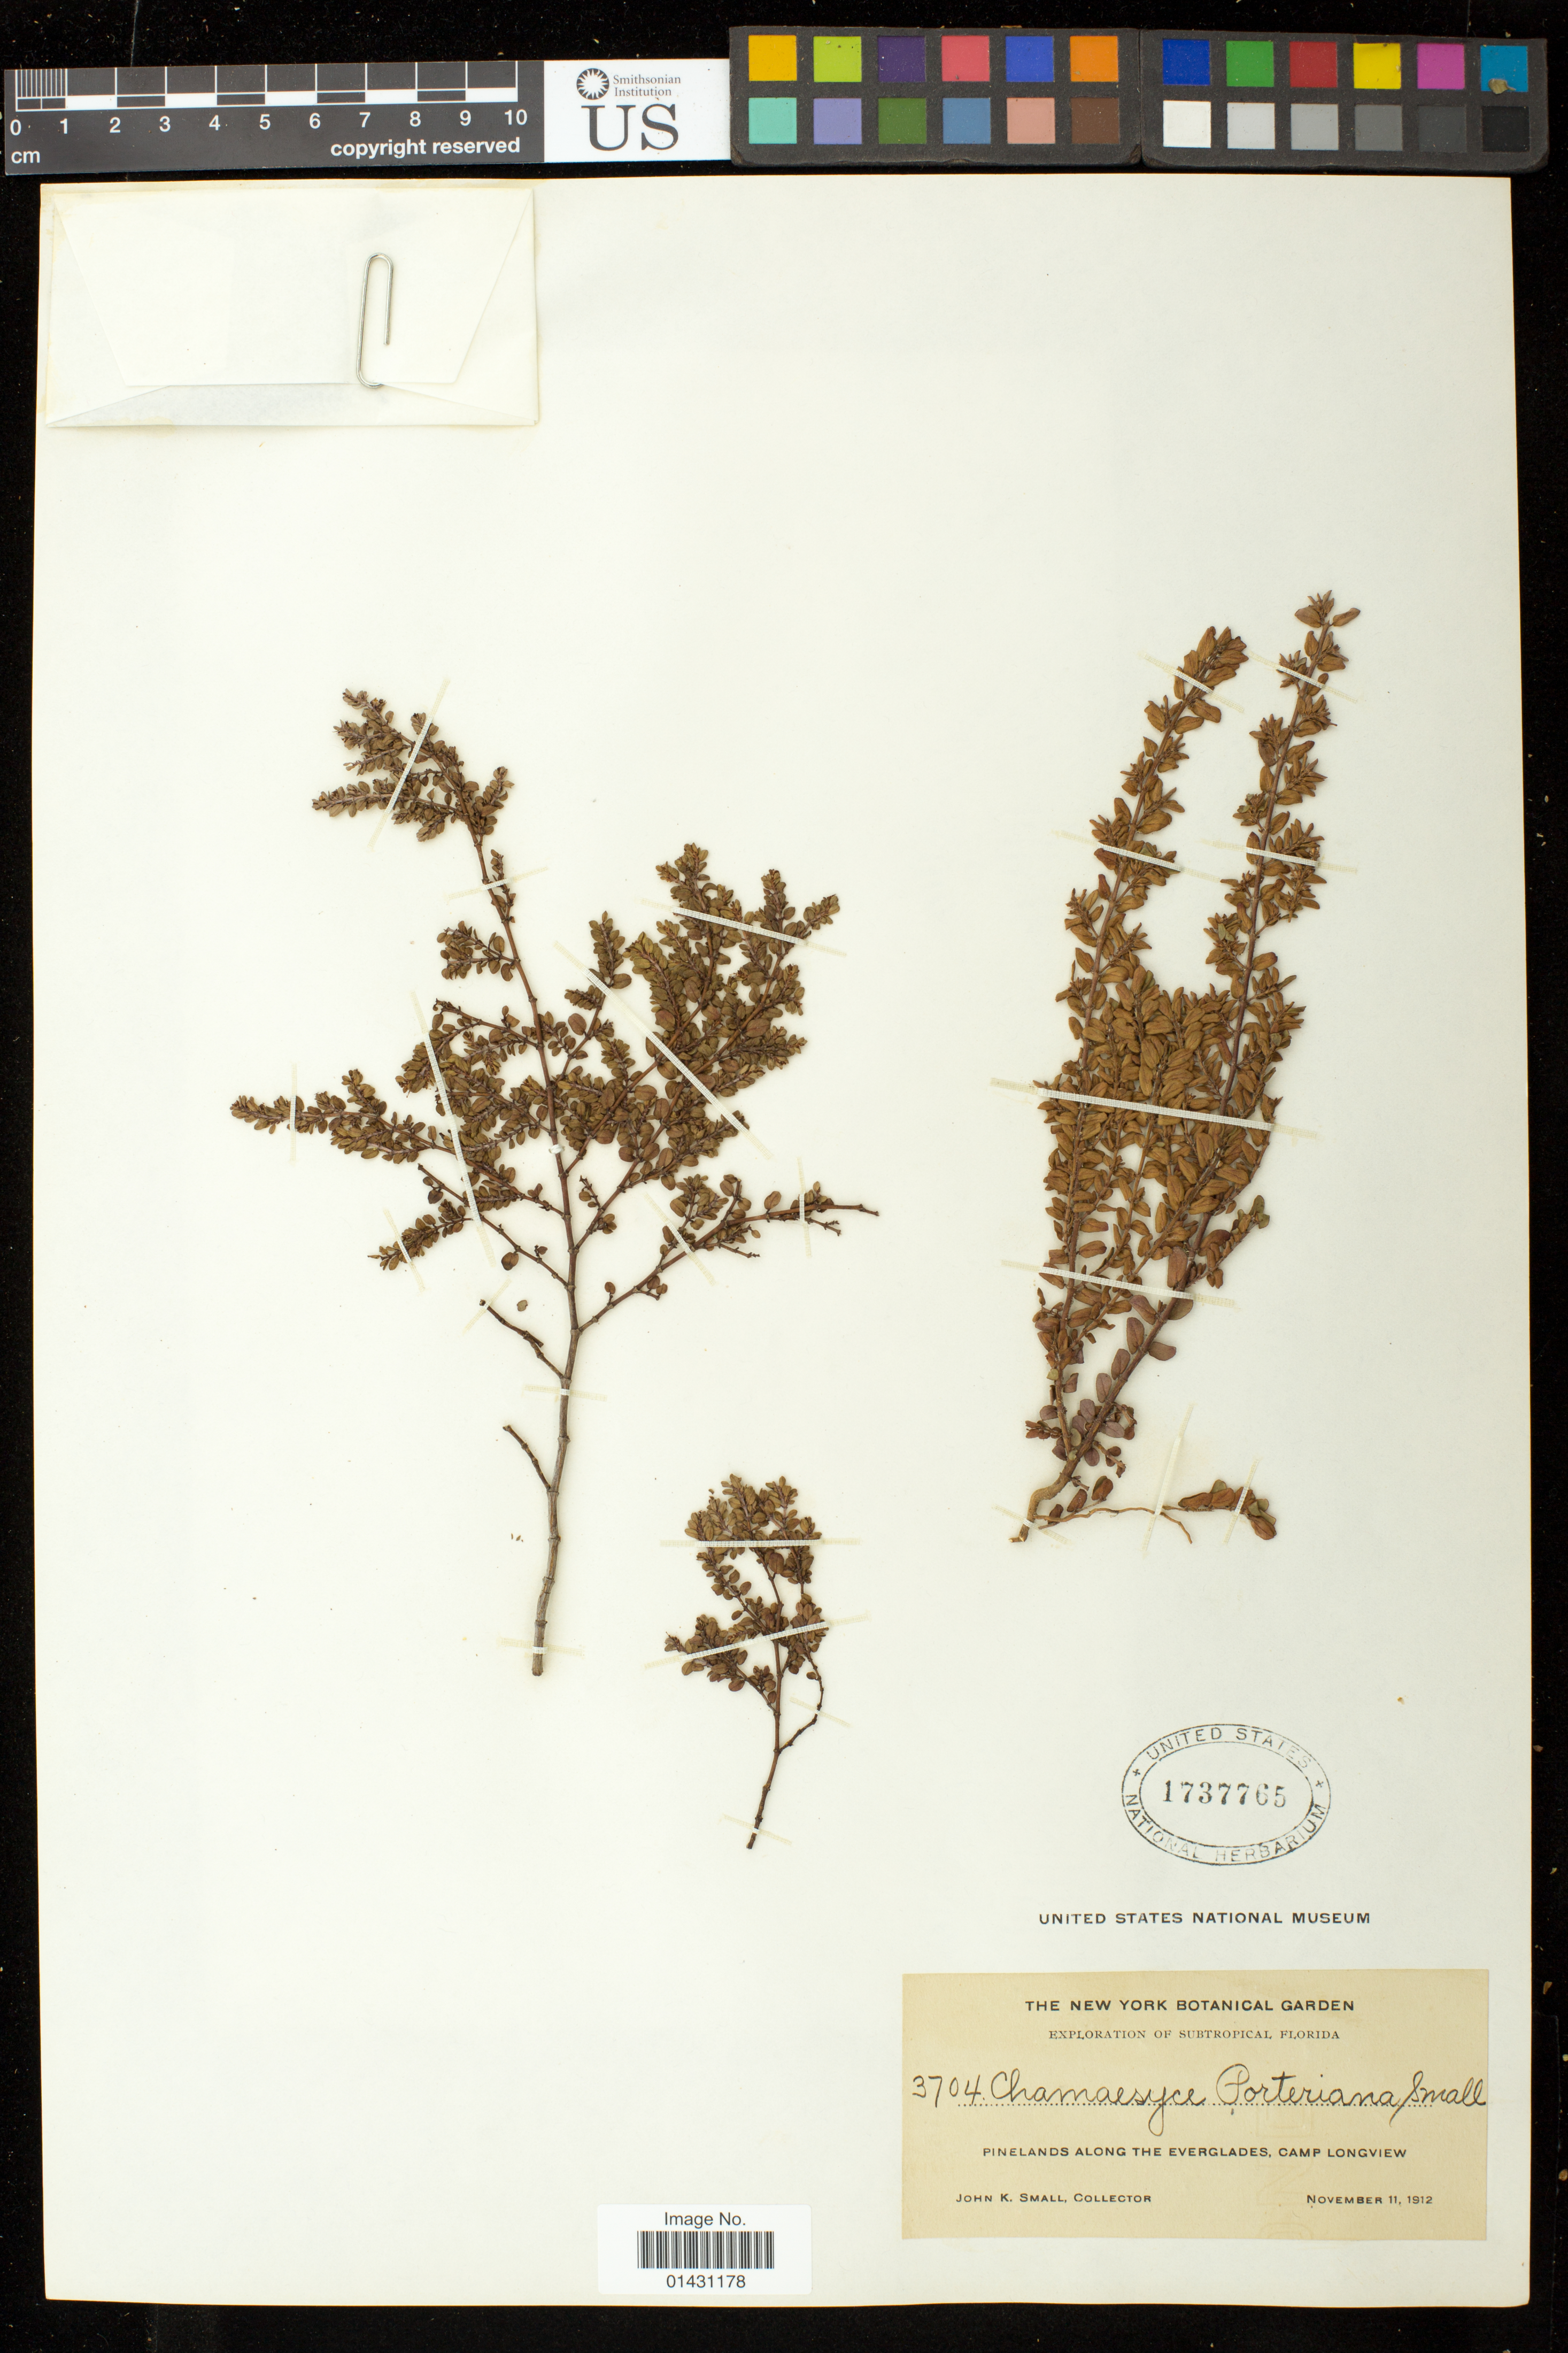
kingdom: Plantae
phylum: Tracheophyta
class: Magnoliopsida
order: Malpighiales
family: Euphorbiaceae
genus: Euphorbia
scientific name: Euphorbia porteriana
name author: (Small) Oudejans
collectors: J. K. Small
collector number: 3704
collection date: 1912-11-11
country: United States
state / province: Florida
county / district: Miami-Dade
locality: Pinelands along the Everglades, Camp Longview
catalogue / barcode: US 1737765